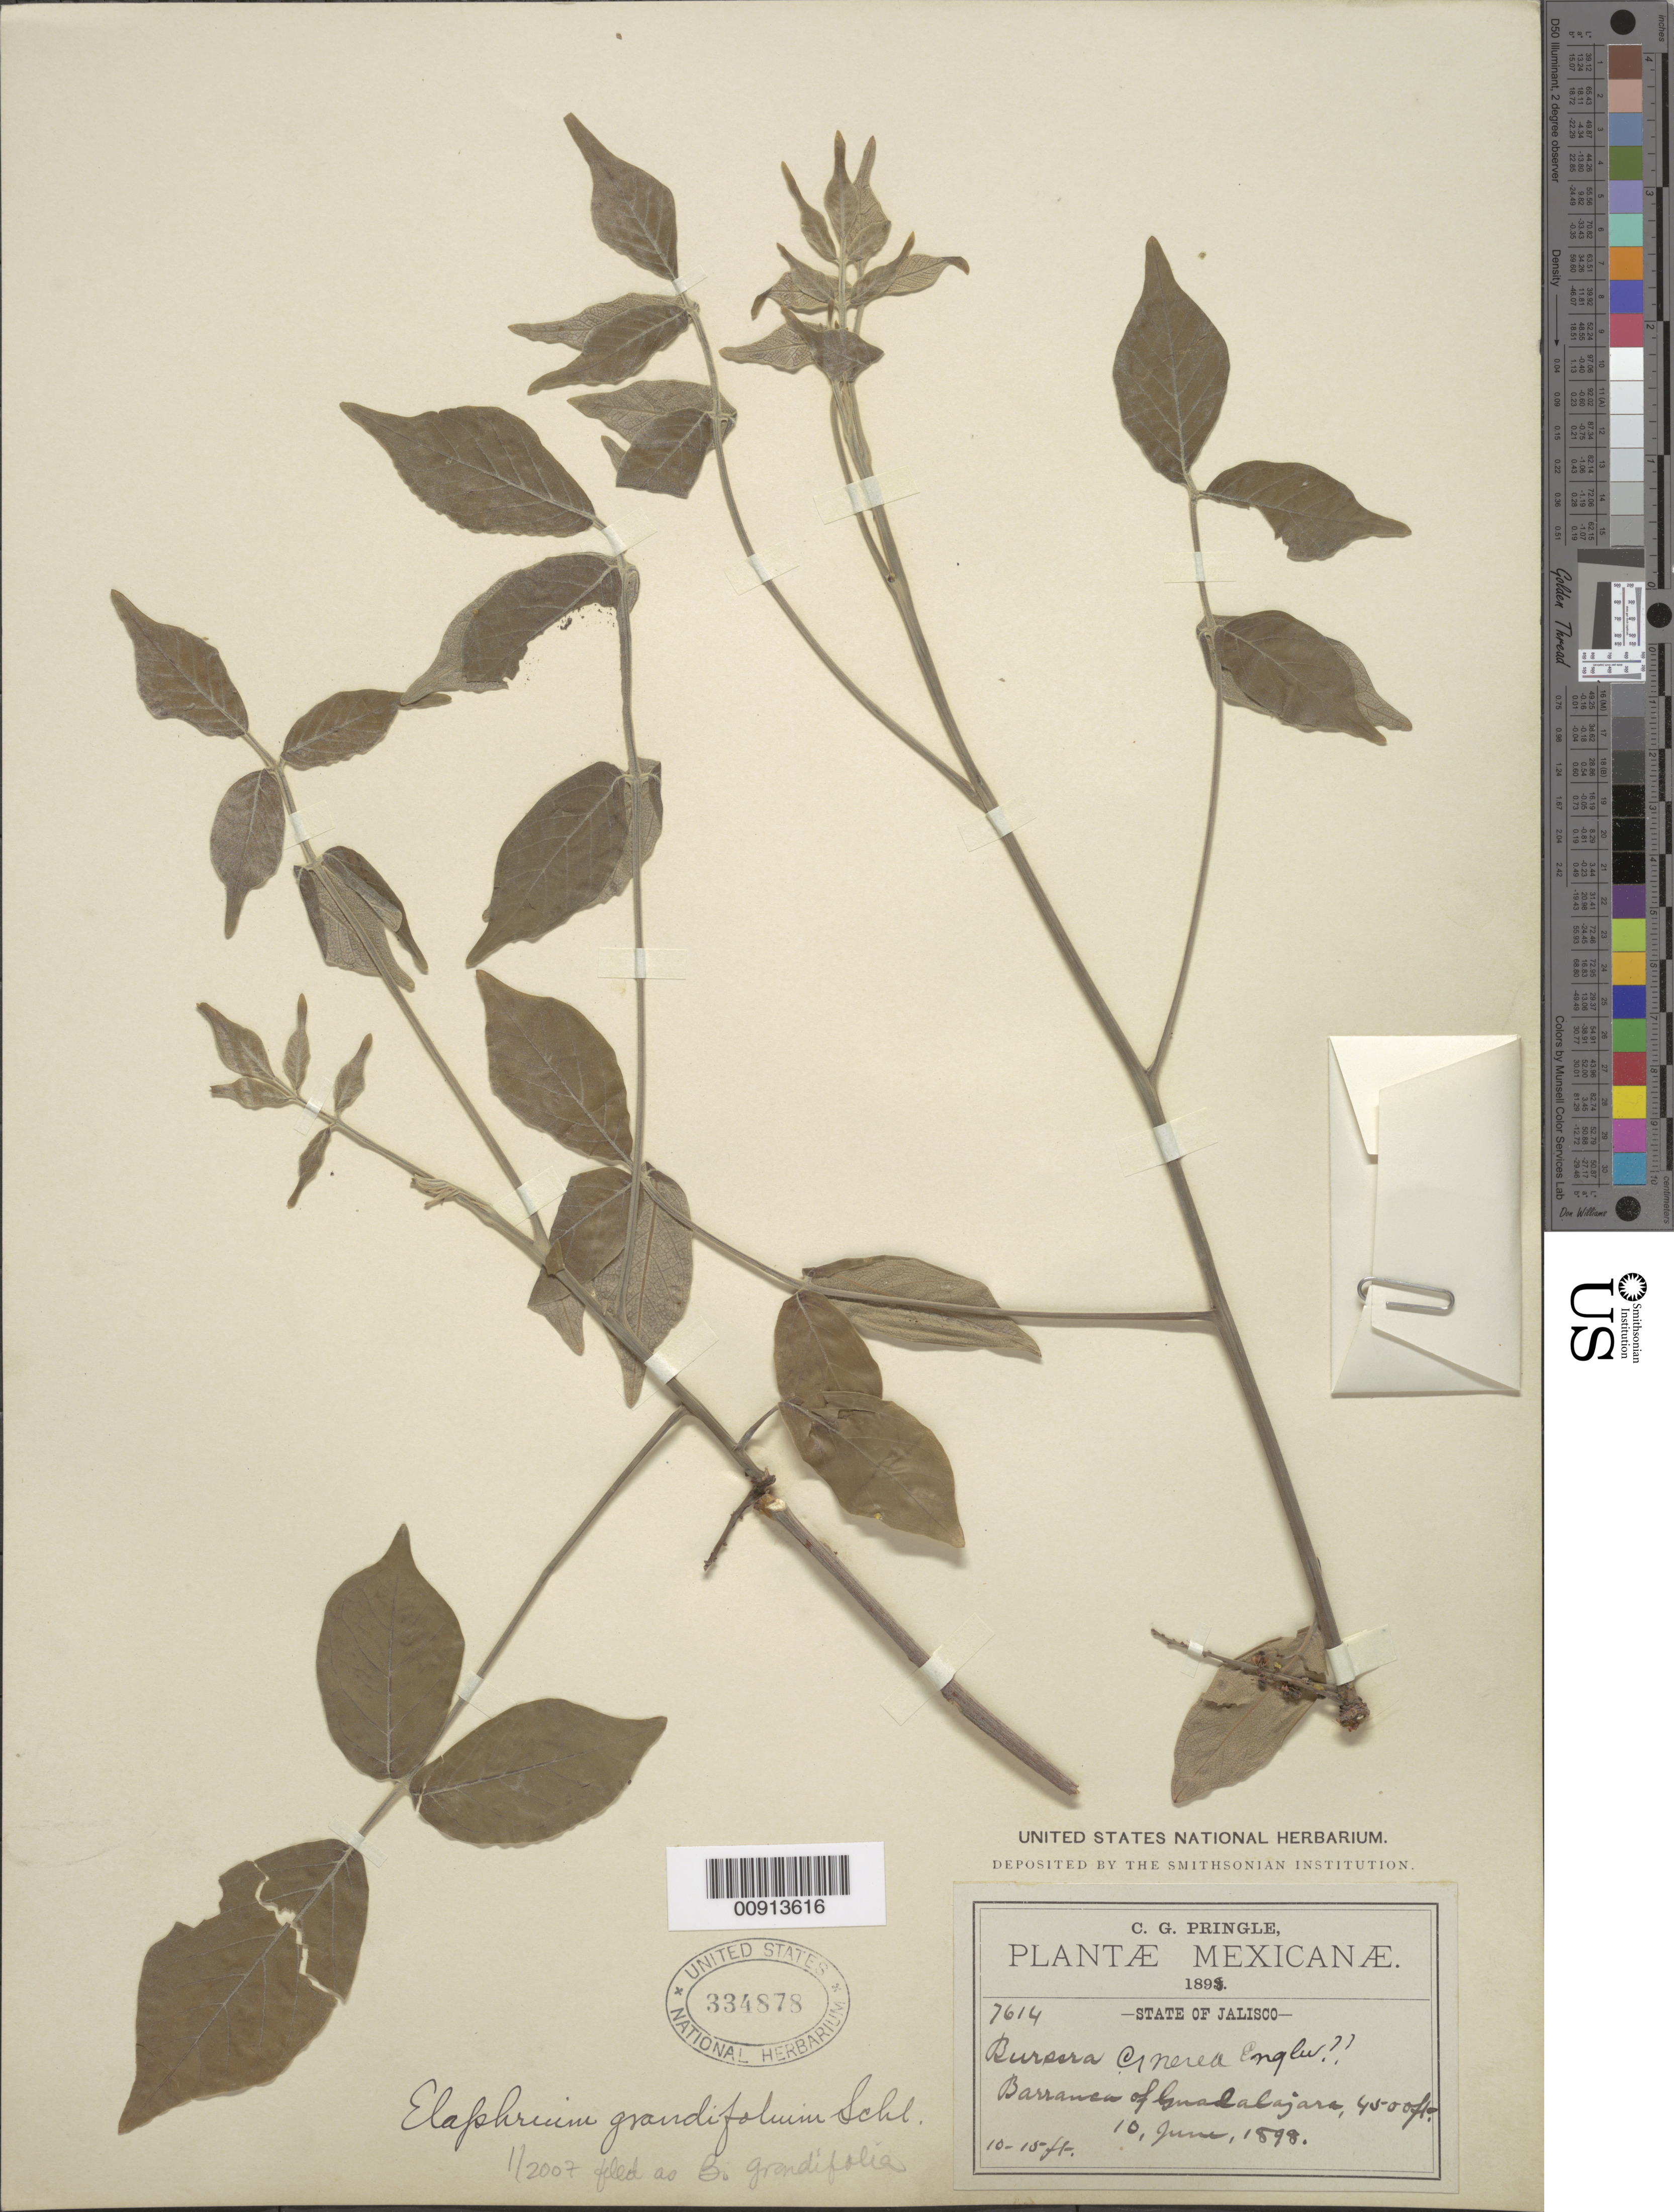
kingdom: Plantae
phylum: Tracheophyta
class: Magnoliopsida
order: Sapindales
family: Burseraceae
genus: Bursera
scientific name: Bursera grandifolia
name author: (Schltdl.) Engl.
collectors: C. G. Pringle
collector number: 7614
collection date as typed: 10 Jun 1898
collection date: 1898-06-10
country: Mexico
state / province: Jalisco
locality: Barranca of Guadalajara, State of Jalisco.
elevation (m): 1372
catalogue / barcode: US 334878